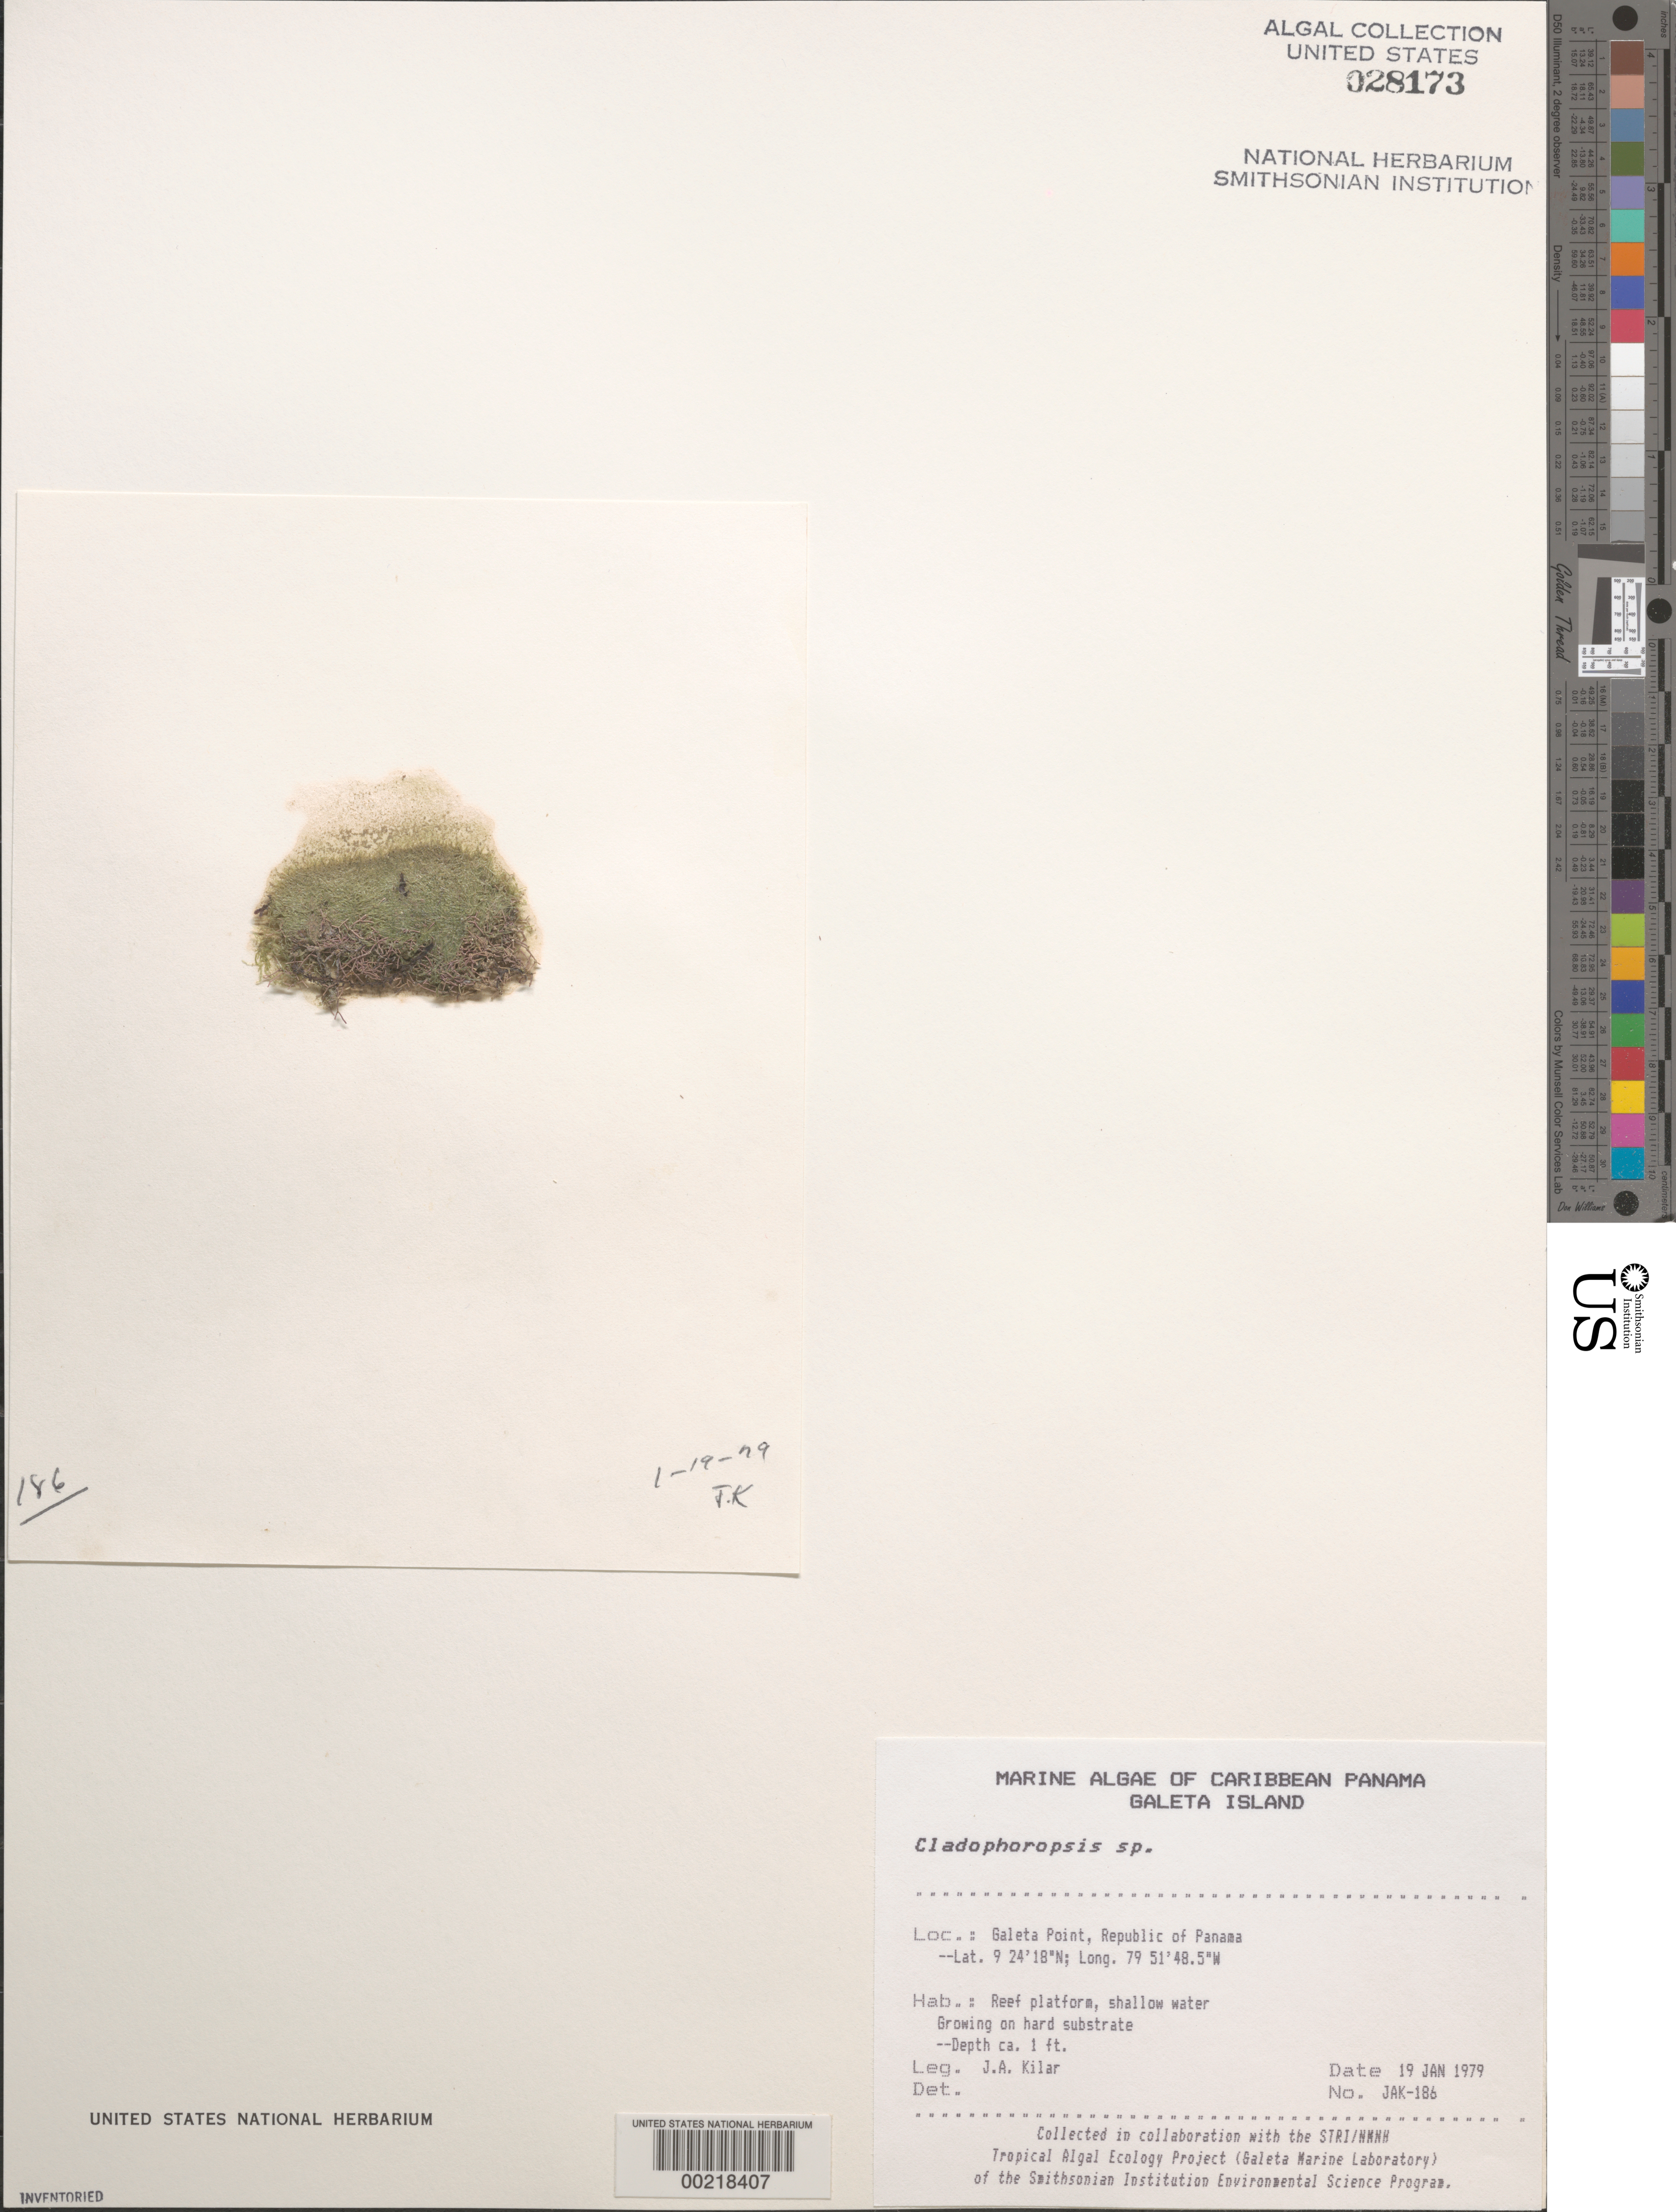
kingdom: Plantae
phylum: Chlorophyta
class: Ulvophyceae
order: Siphonocladales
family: Boodleaceae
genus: Cladophoropsis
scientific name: Cladophoropsis sp.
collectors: J. A. Kilar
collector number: JAK-186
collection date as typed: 19 Jan 1979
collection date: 1979-01-19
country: Panama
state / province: Colón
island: Galeta Island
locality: Galeta Point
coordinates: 9 24' 18" N, 79 51' 48.5" W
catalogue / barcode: US 28173